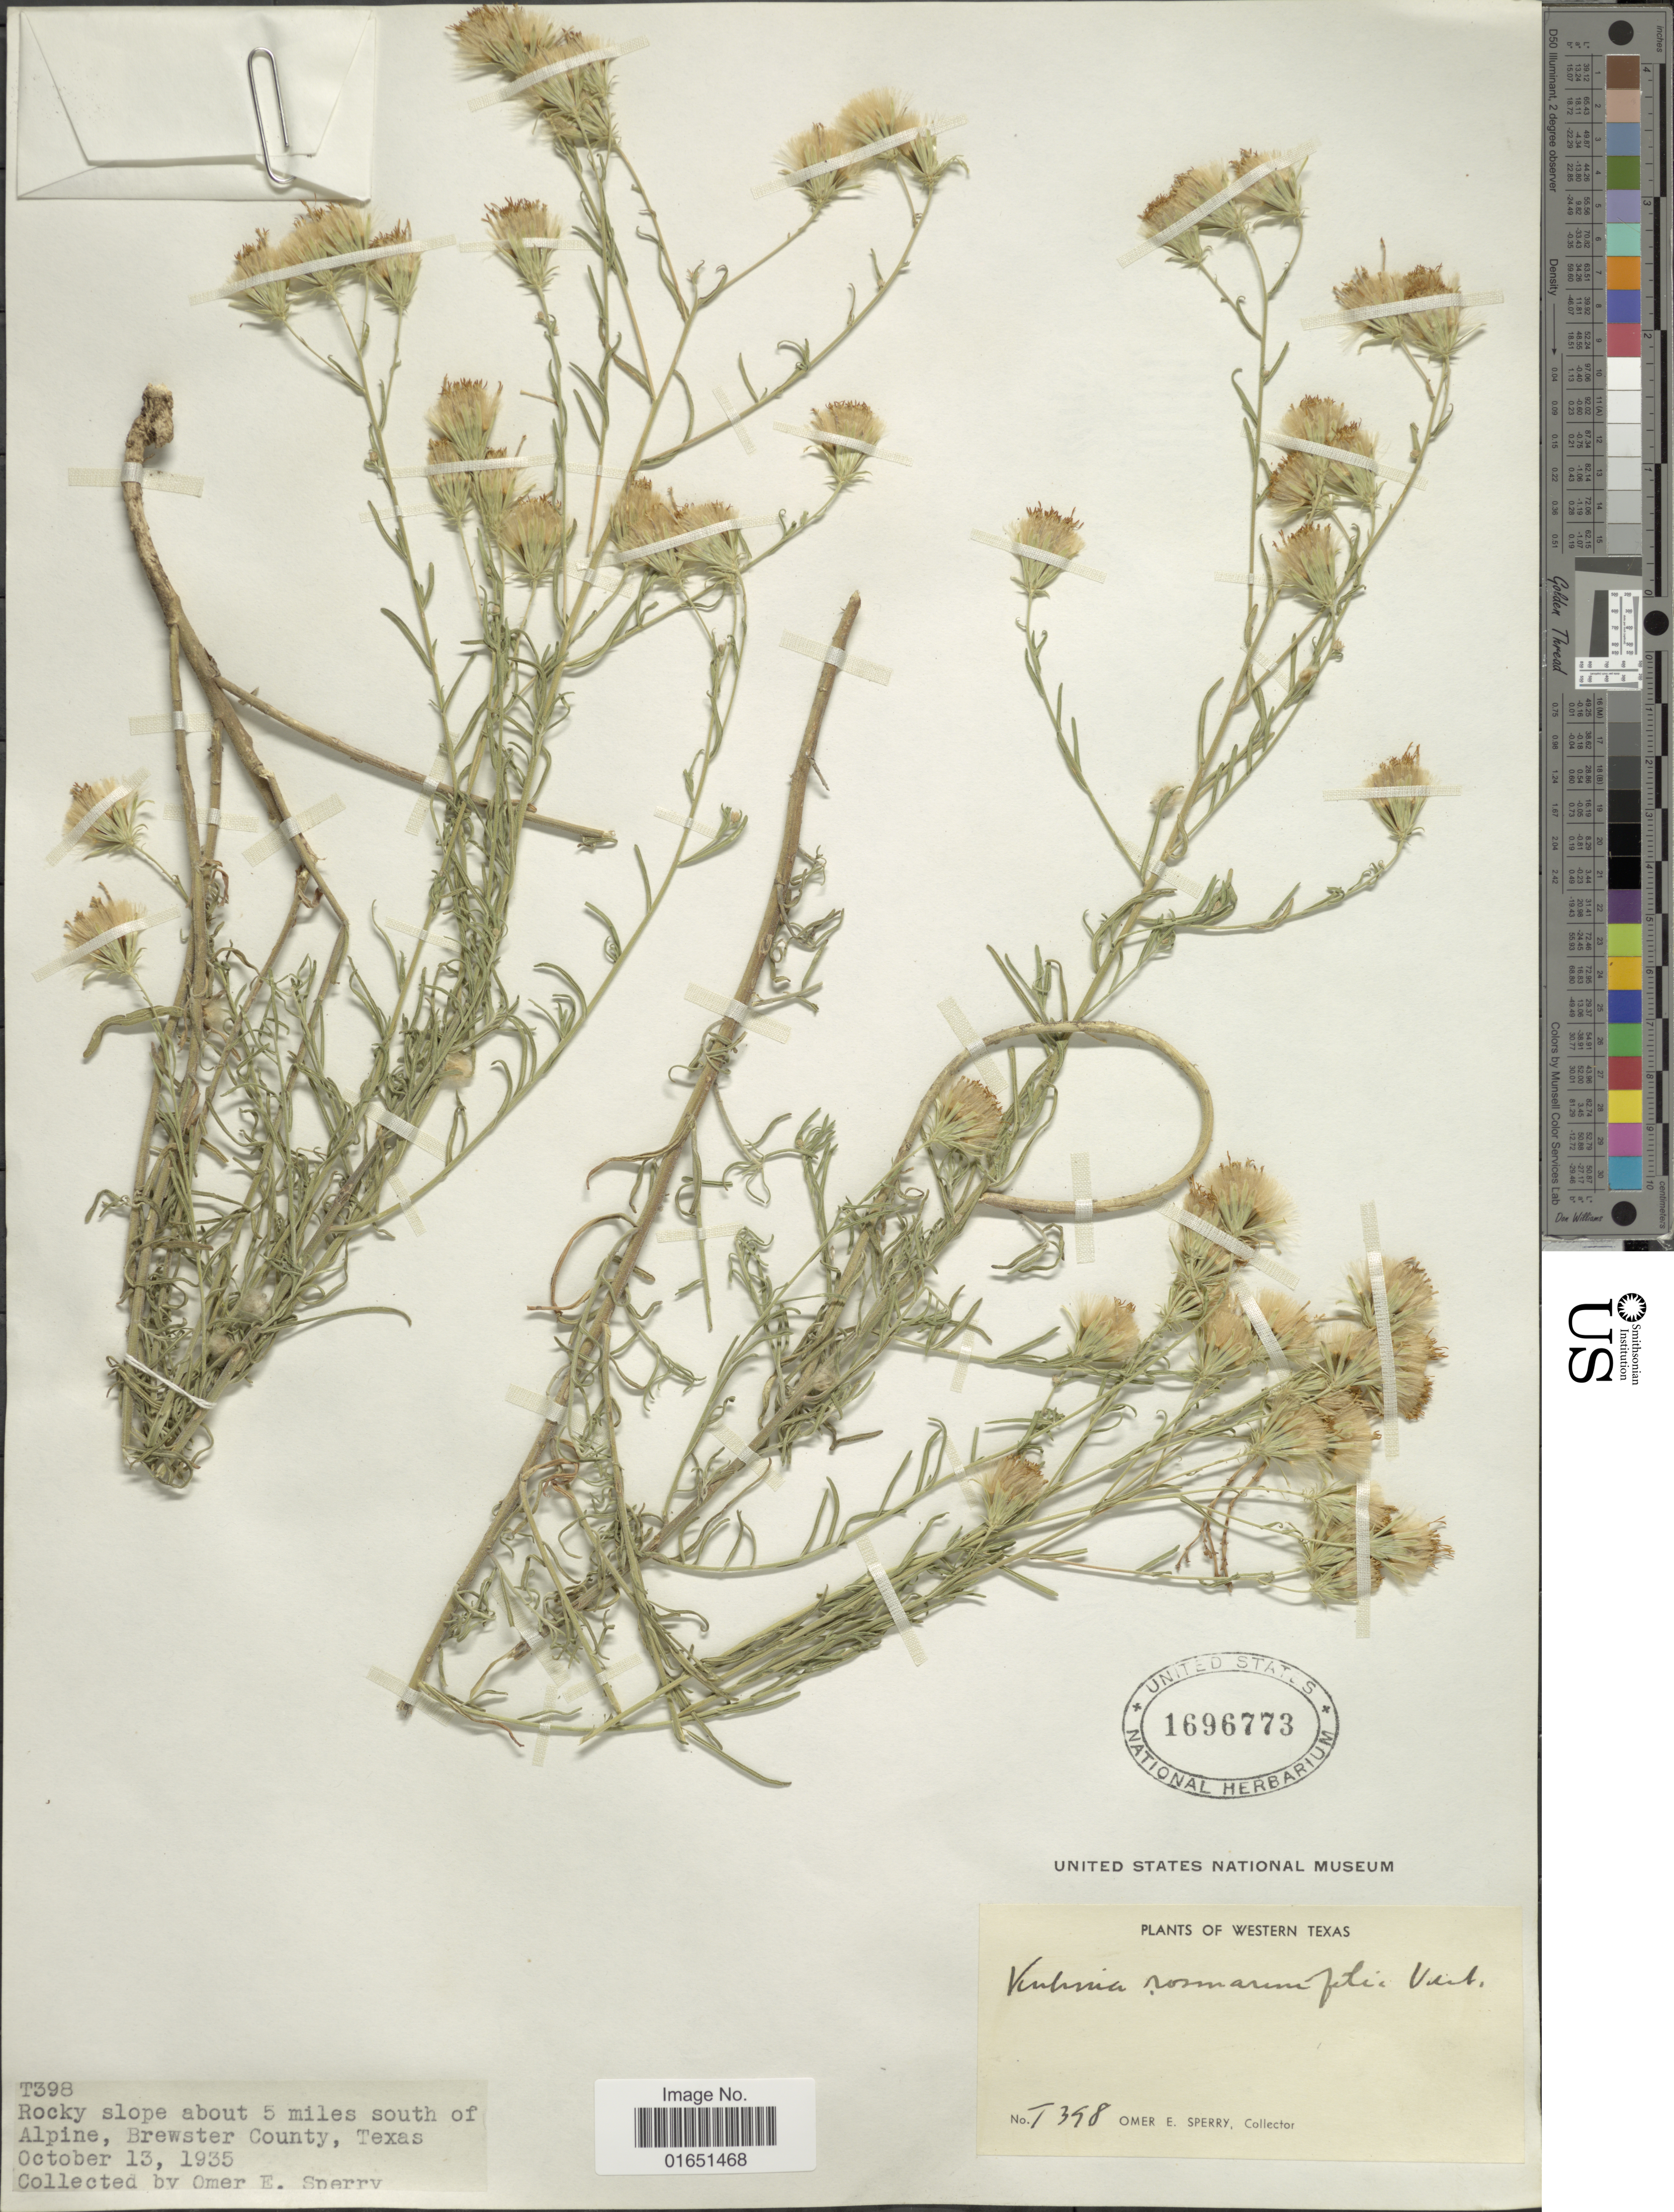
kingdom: Plantae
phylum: Tracheophyta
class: Magnoliopsida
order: Asterales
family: Asteraceae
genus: Brickellia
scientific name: Brickellia rosmarinifolia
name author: (Vent.) W.A. Weber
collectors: O. E. Sperry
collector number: T 398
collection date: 1935-10-13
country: United States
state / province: Texas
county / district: Brewster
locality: Rocky slope about 5 miles south of Alpine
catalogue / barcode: US 1696773